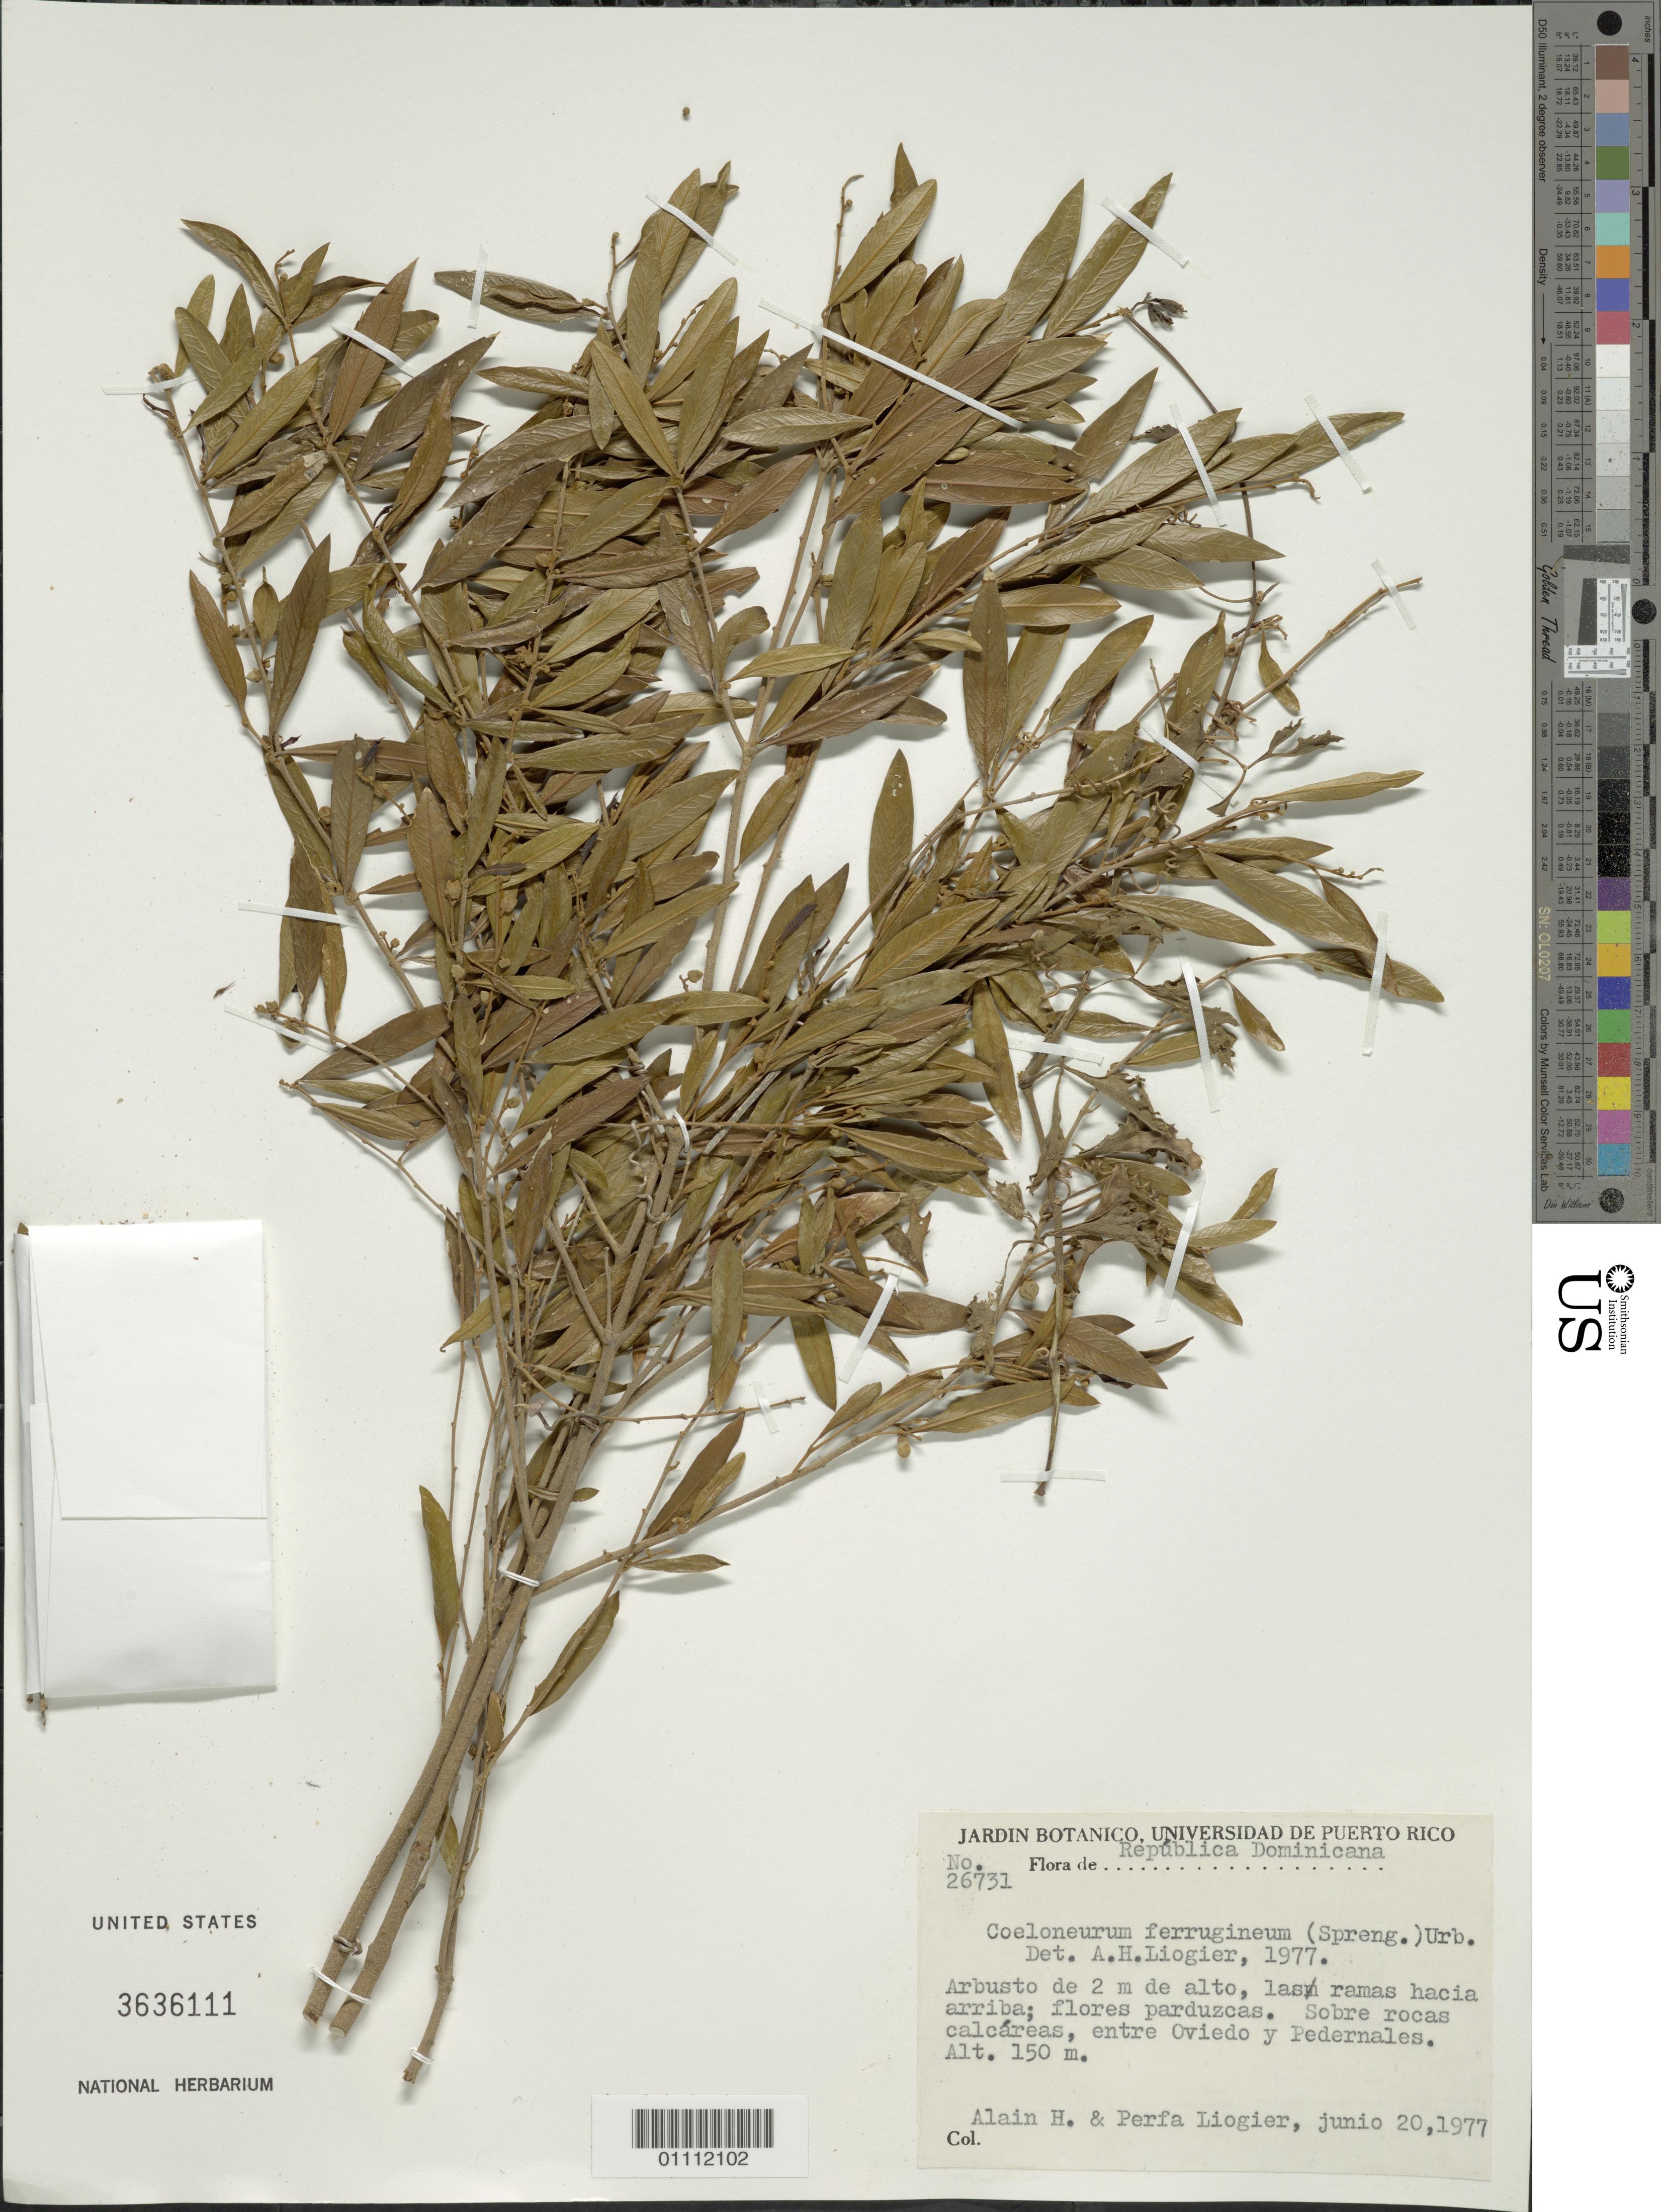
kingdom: Plantae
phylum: Tracheophyta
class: Magnoliopsida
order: Solanales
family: Solanaceae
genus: Coeloneurum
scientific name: Coeloneurum ferrugineum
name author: (Spreng.) Urb.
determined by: Liogier, Alain H.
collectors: A. H. Liogier & M. P. Liogier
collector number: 26731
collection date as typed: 20 Jun 1977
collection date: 1977-06-20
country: Dominican Republic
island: Hispaniola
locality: Entre Oviedo y Pedernales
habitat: Sobre rocas calcácreas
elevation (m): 150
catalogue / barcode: US 3636111